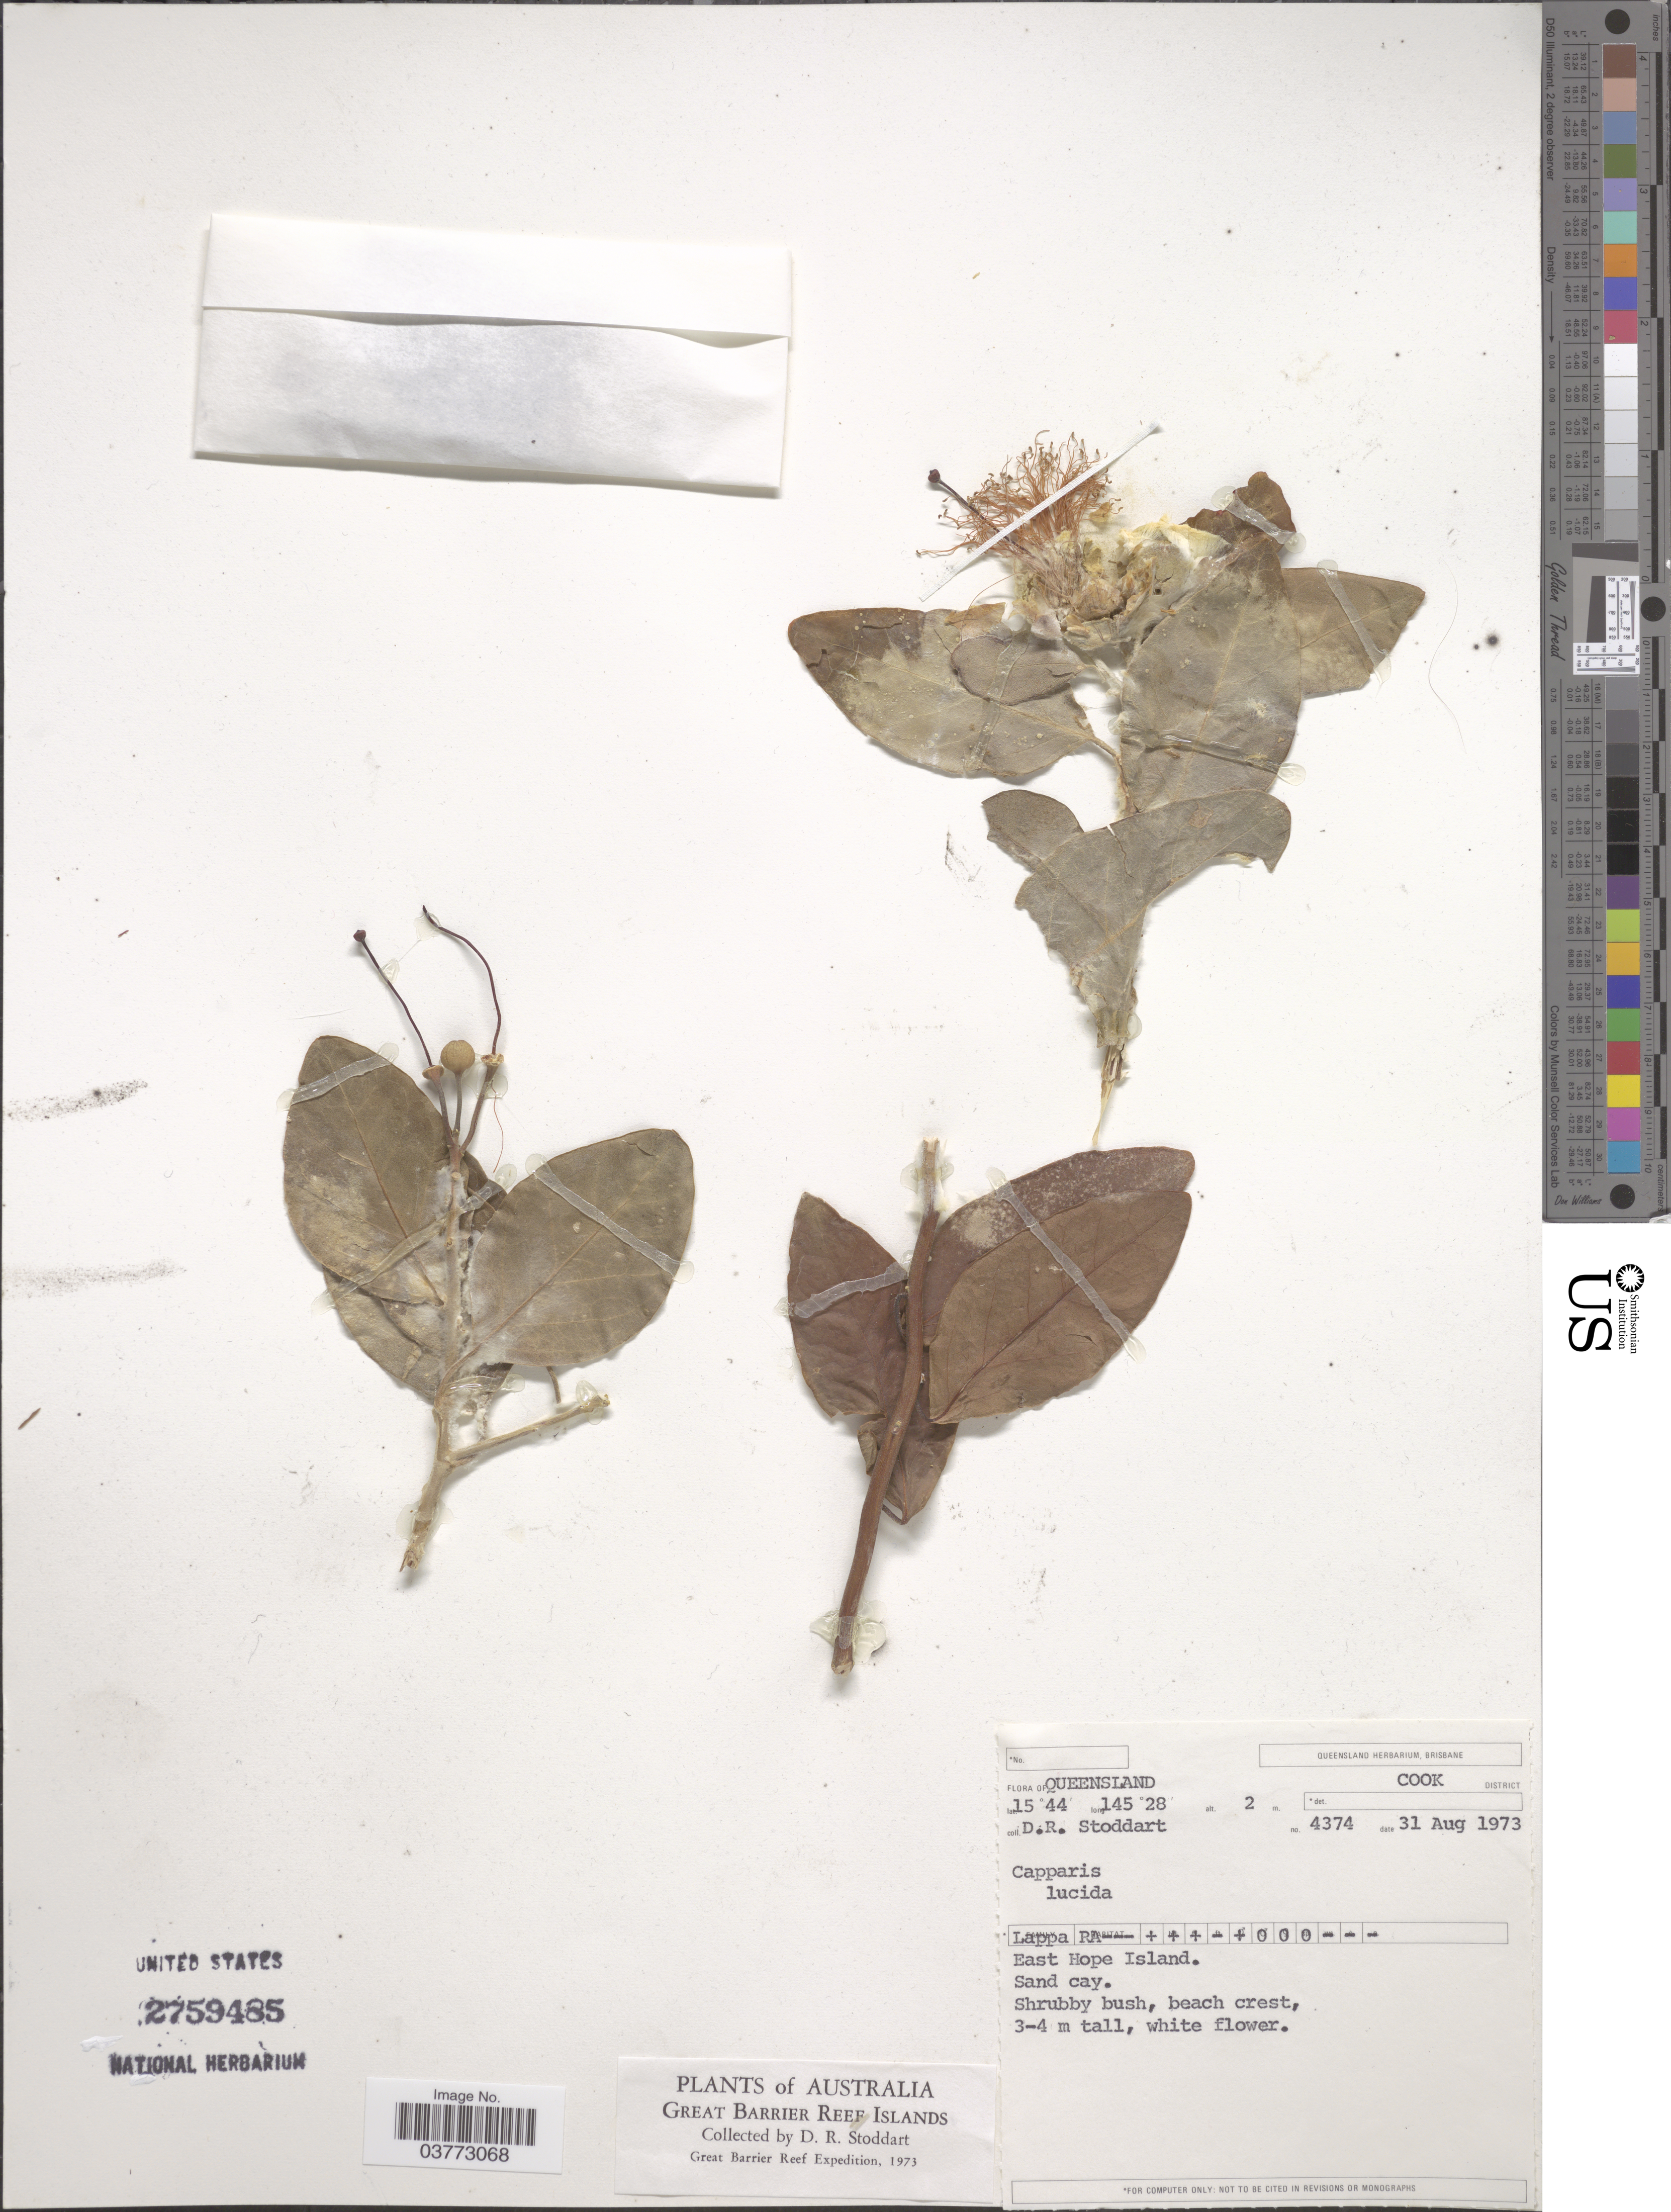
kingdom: Plantae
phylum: Tracheophyta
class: Magnoliopsida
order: Brassicales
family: Capparaceae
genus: Capparis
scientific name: Capparis lucida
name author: (Banks ex DC.) Benth.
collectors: D. R. Stoddart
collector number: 4374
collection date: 1973-08-31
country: Australia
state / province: Queensland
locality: Cook District. East Hope Island.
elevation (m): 2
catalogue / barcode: US 2759485